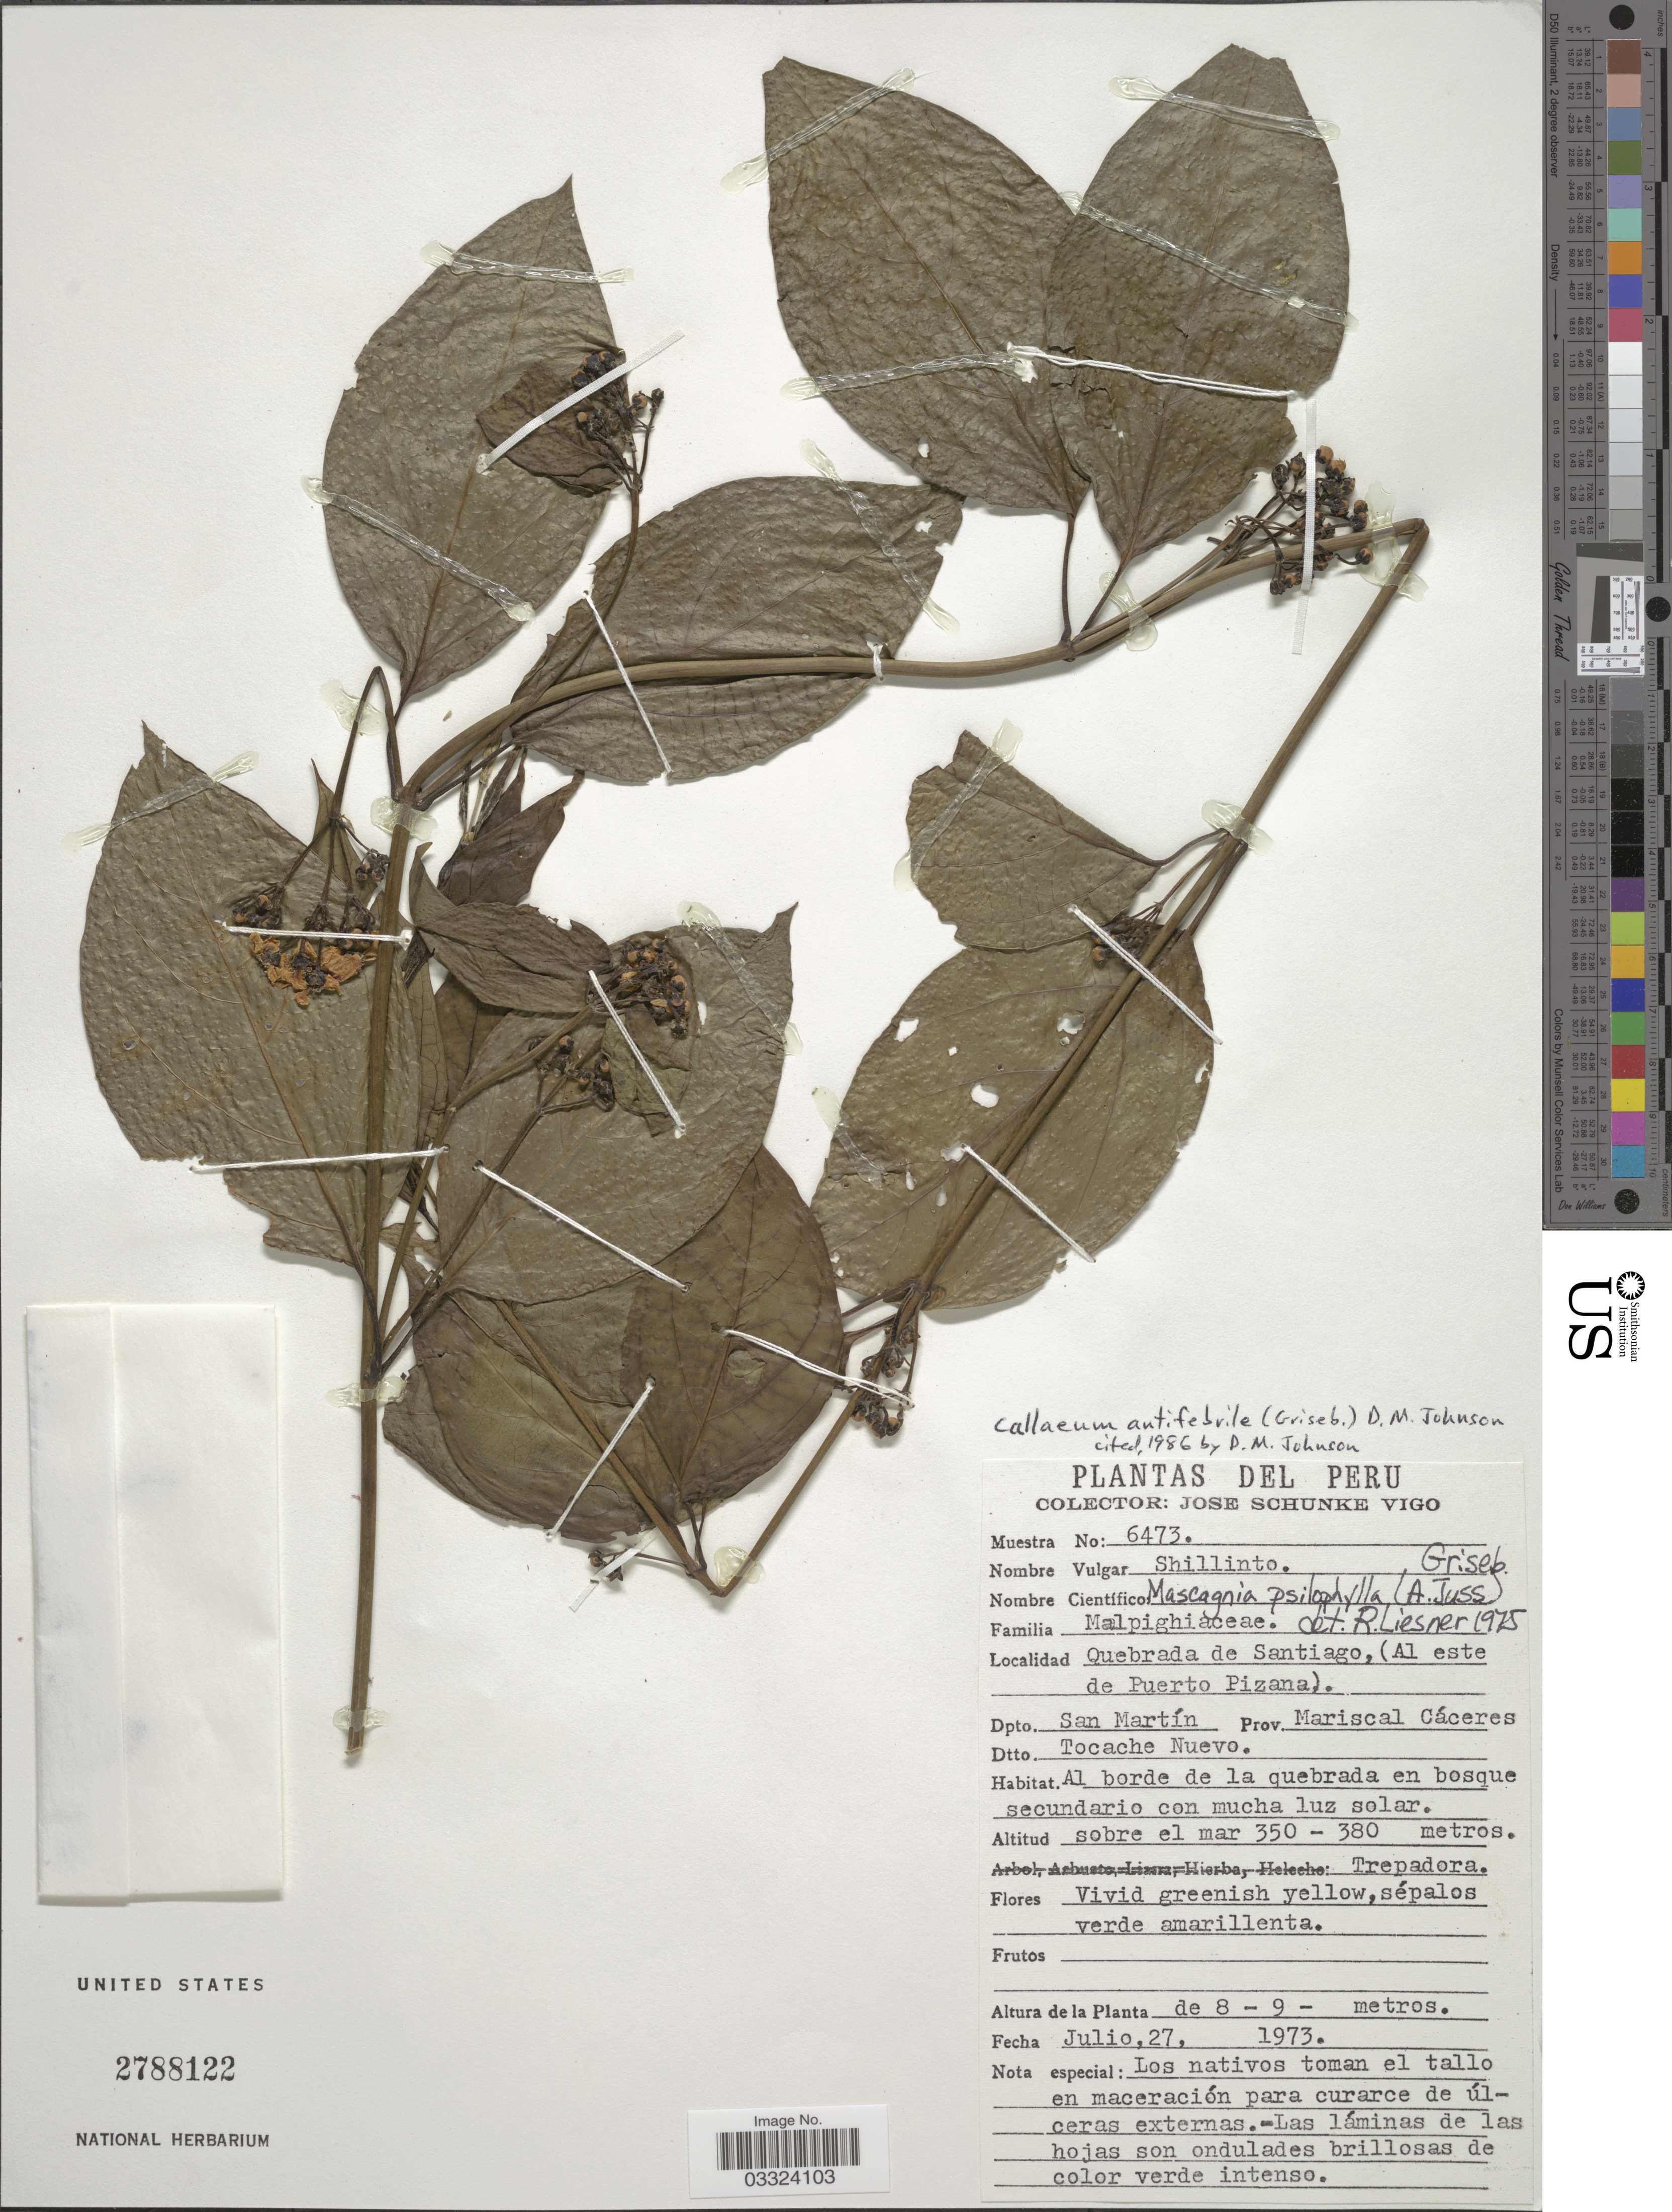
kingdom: Plantae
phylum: Tracheophyta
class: Magnoliopsida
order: Malpighiales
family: Malpighiaceae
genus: Callaeum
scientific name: Callaeum antifebrile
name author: (Ruiz ex Griseb.) D.M. Johnson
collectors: J. Schunke Vigo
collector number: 6473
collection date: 1973-07-27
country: Peru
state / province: San Martín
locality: Quebrada de Santiago, (Al este de Puerto Pizana). Dpto. San Martín. Prov. Mariscal Cáceres. Dtto. Tocache Nuevo.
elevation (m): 350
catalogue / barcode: US 2788122